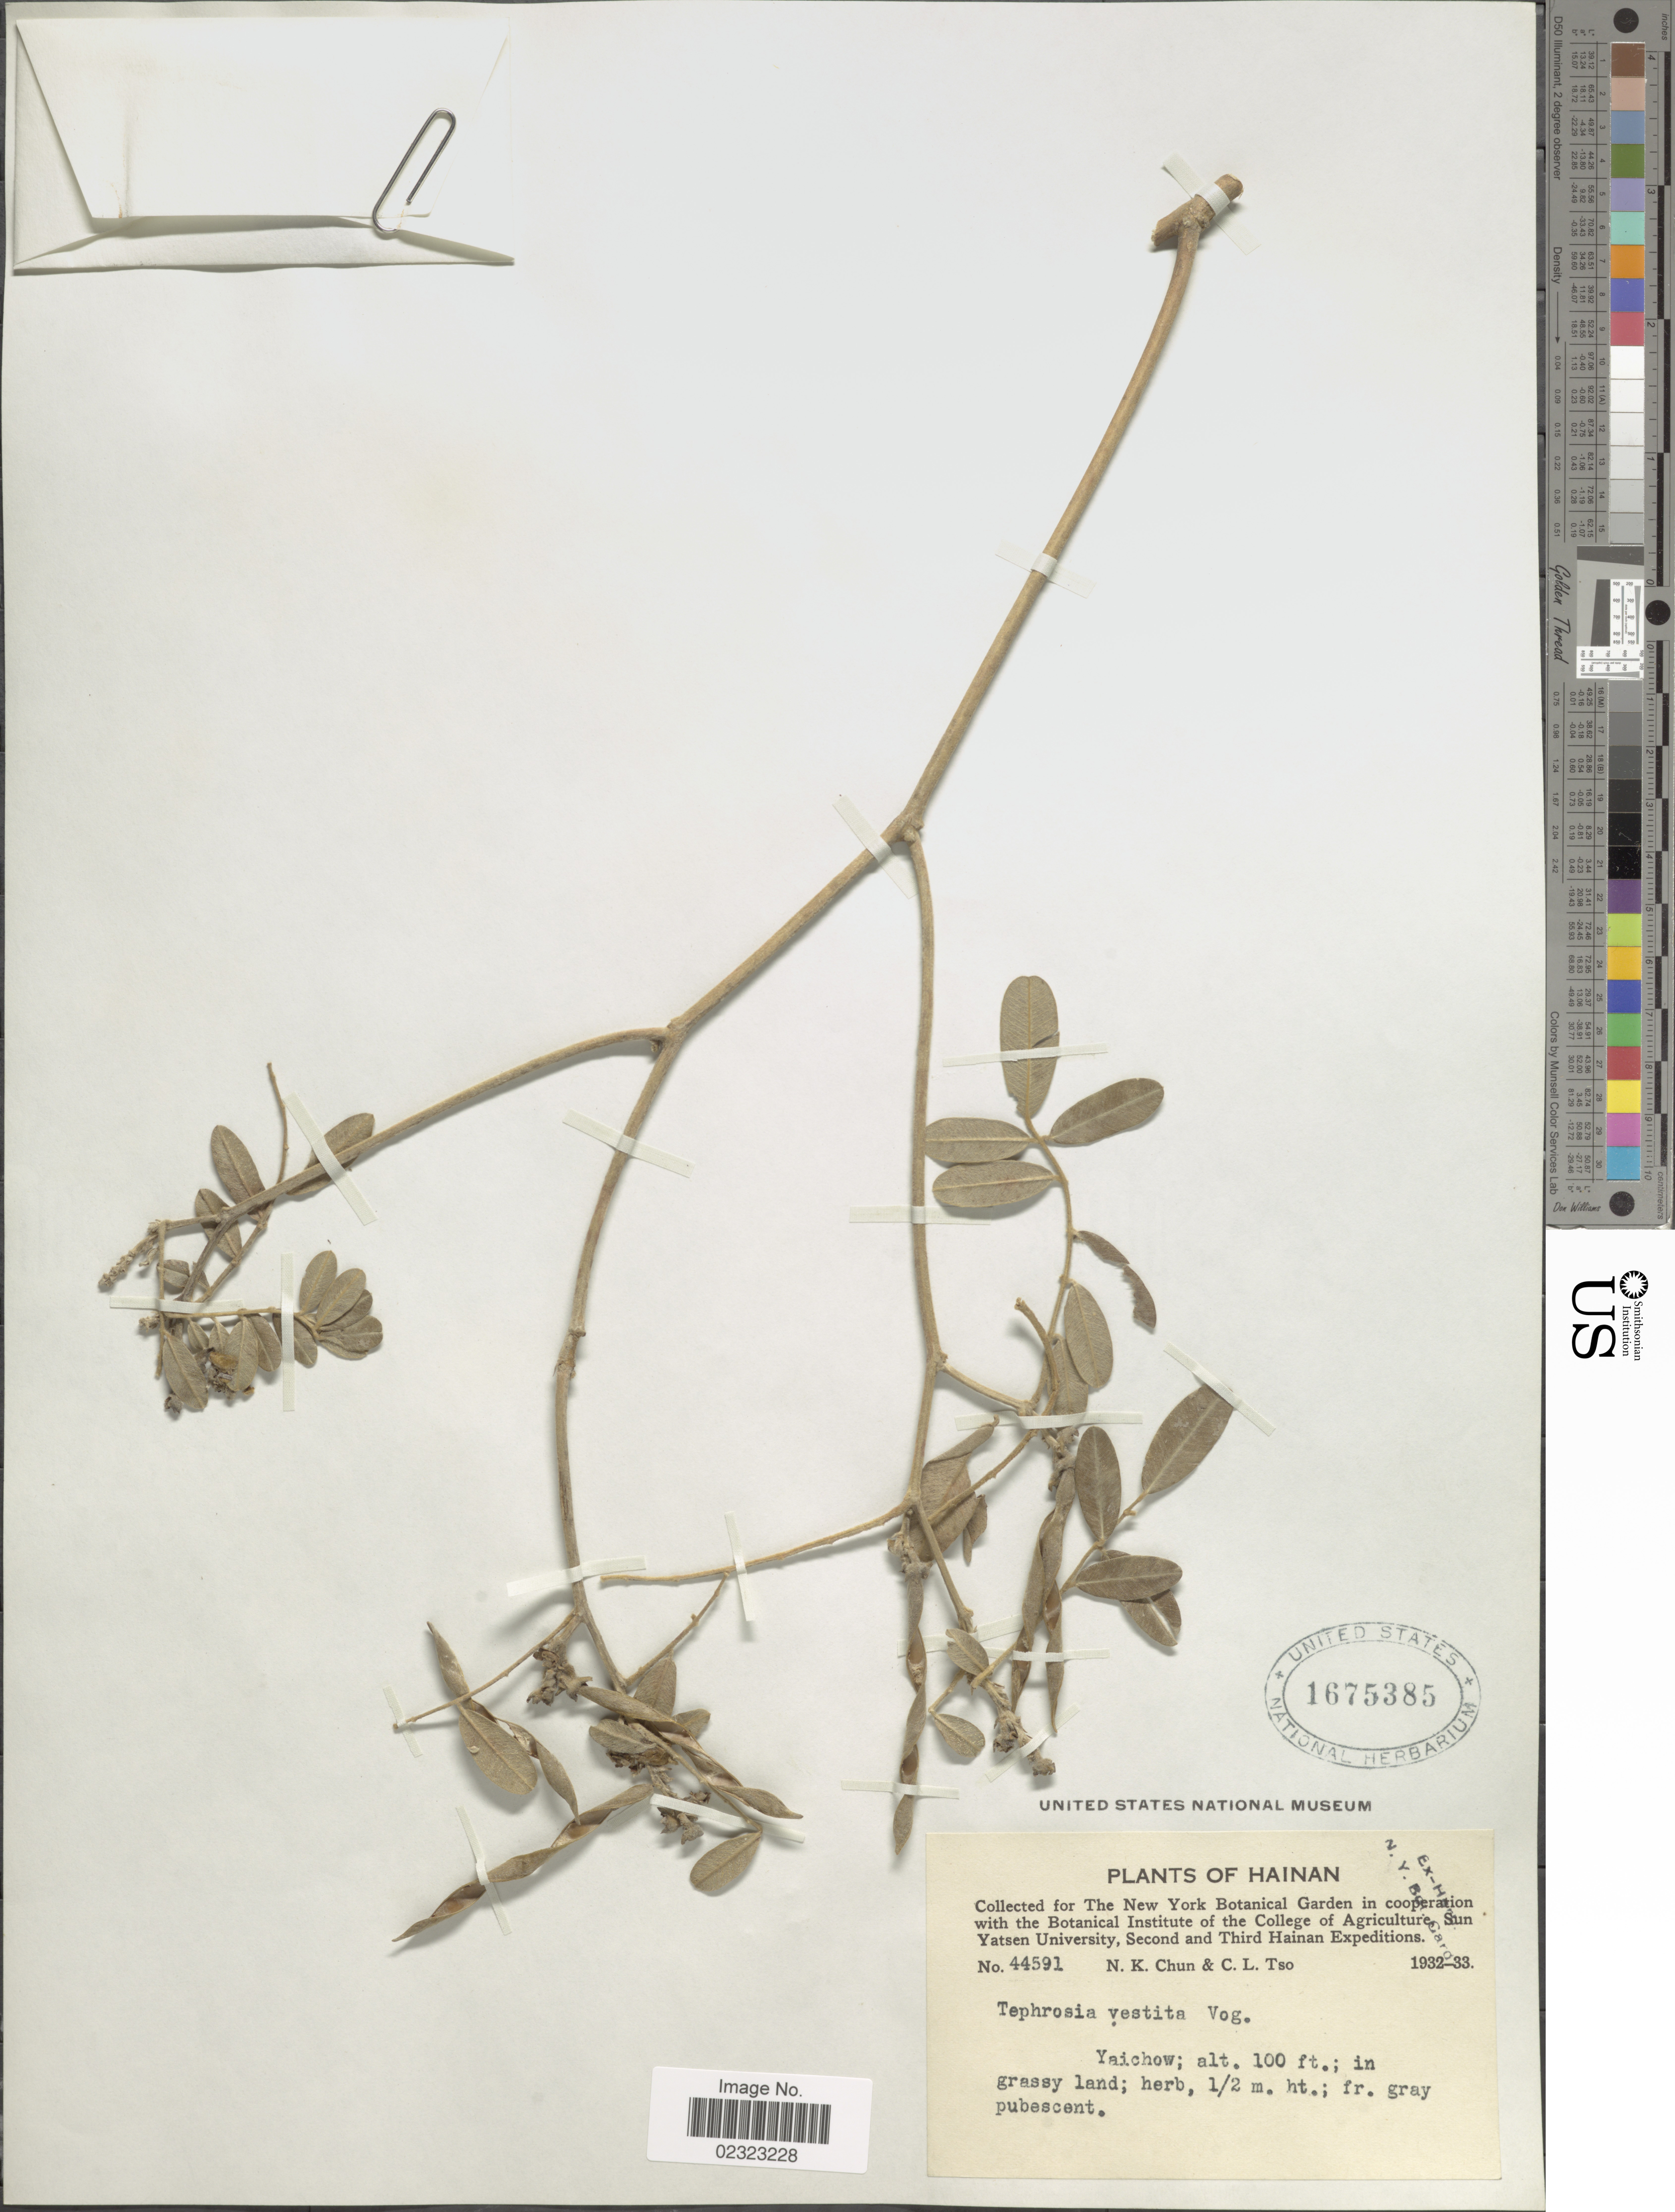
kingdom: Plantae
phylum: Tracheophyta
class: Magnoliopsida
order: Fabales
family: Fabaceae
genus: Tephrosia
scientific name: Tephrosia vestita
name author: Vogel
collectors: N. K. Chun & C. Tso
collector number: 44591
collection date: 1932/1933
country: China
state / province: Hainan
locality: Yaichow.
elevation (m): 30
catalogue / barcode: US 1675385